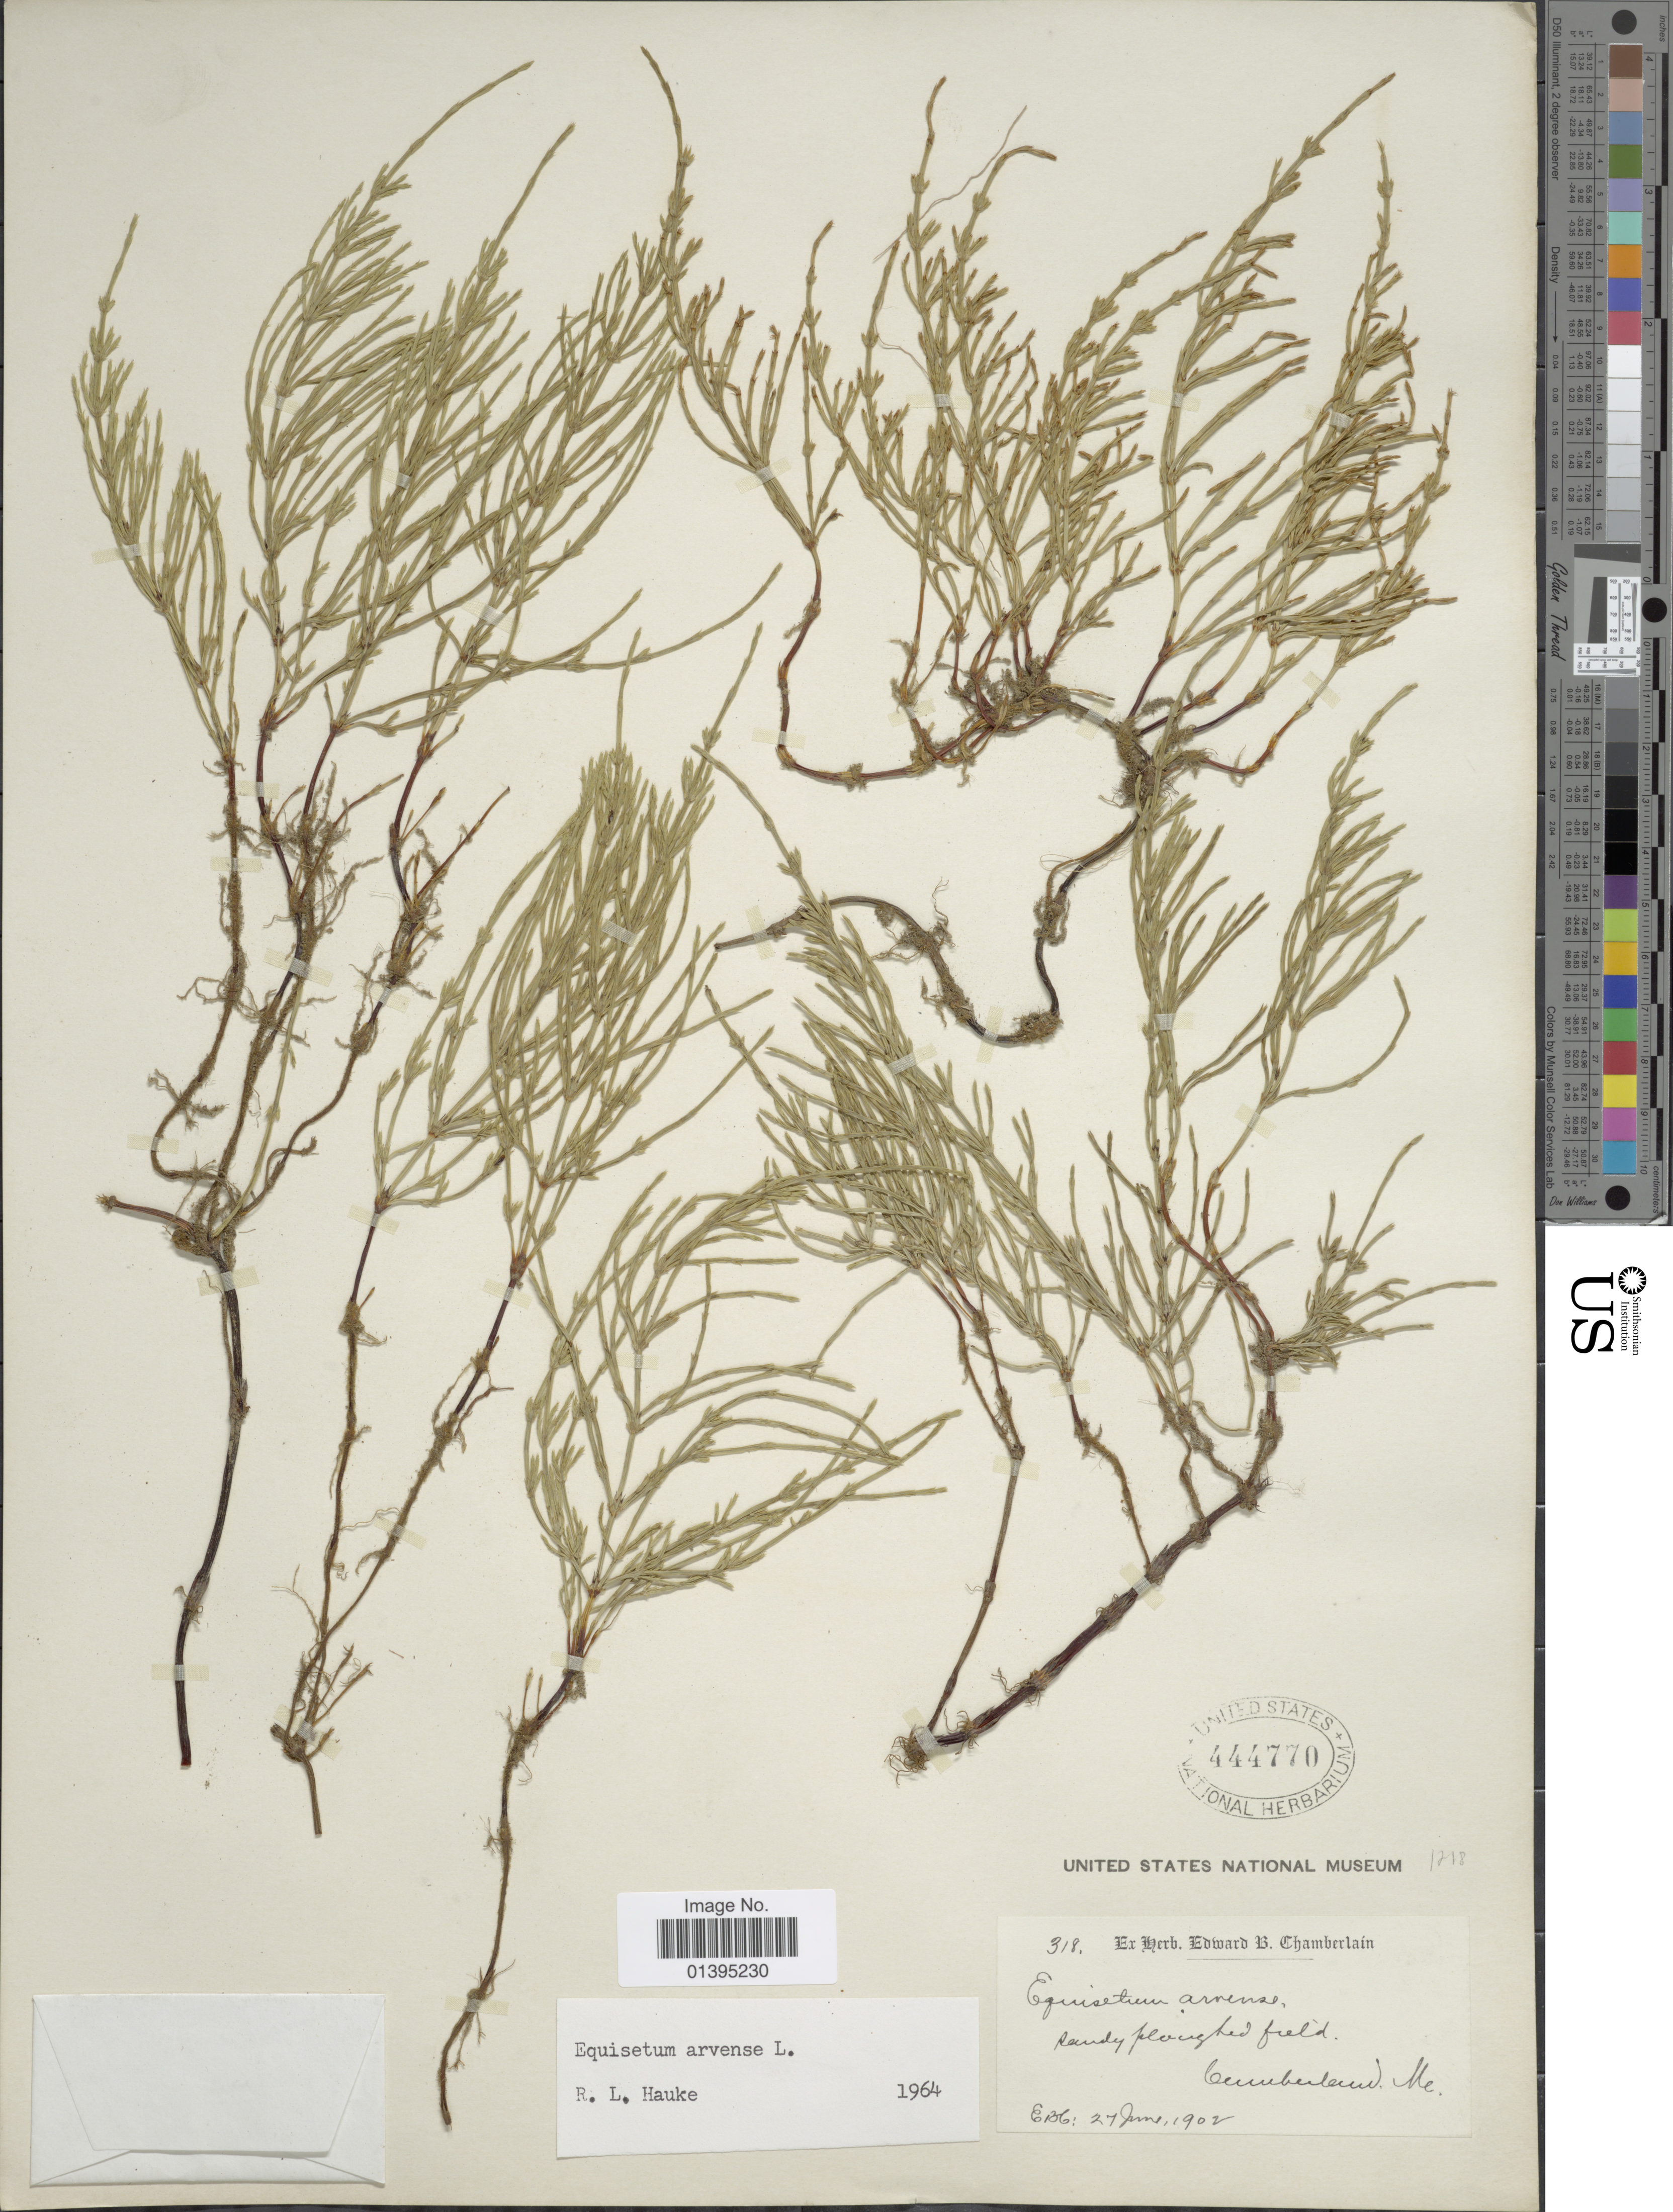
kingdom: Plantae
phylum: Tracheophyta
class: Polypodiopsida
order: Equisetales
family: Equisetaceae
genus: Equisetum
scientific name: Equisetum arvense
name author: L.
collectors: E. Chamberlain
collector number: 318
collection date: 1902-06-27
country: United States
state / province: Maine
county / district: Cumberland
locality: Cumberland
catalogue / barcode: US 444770